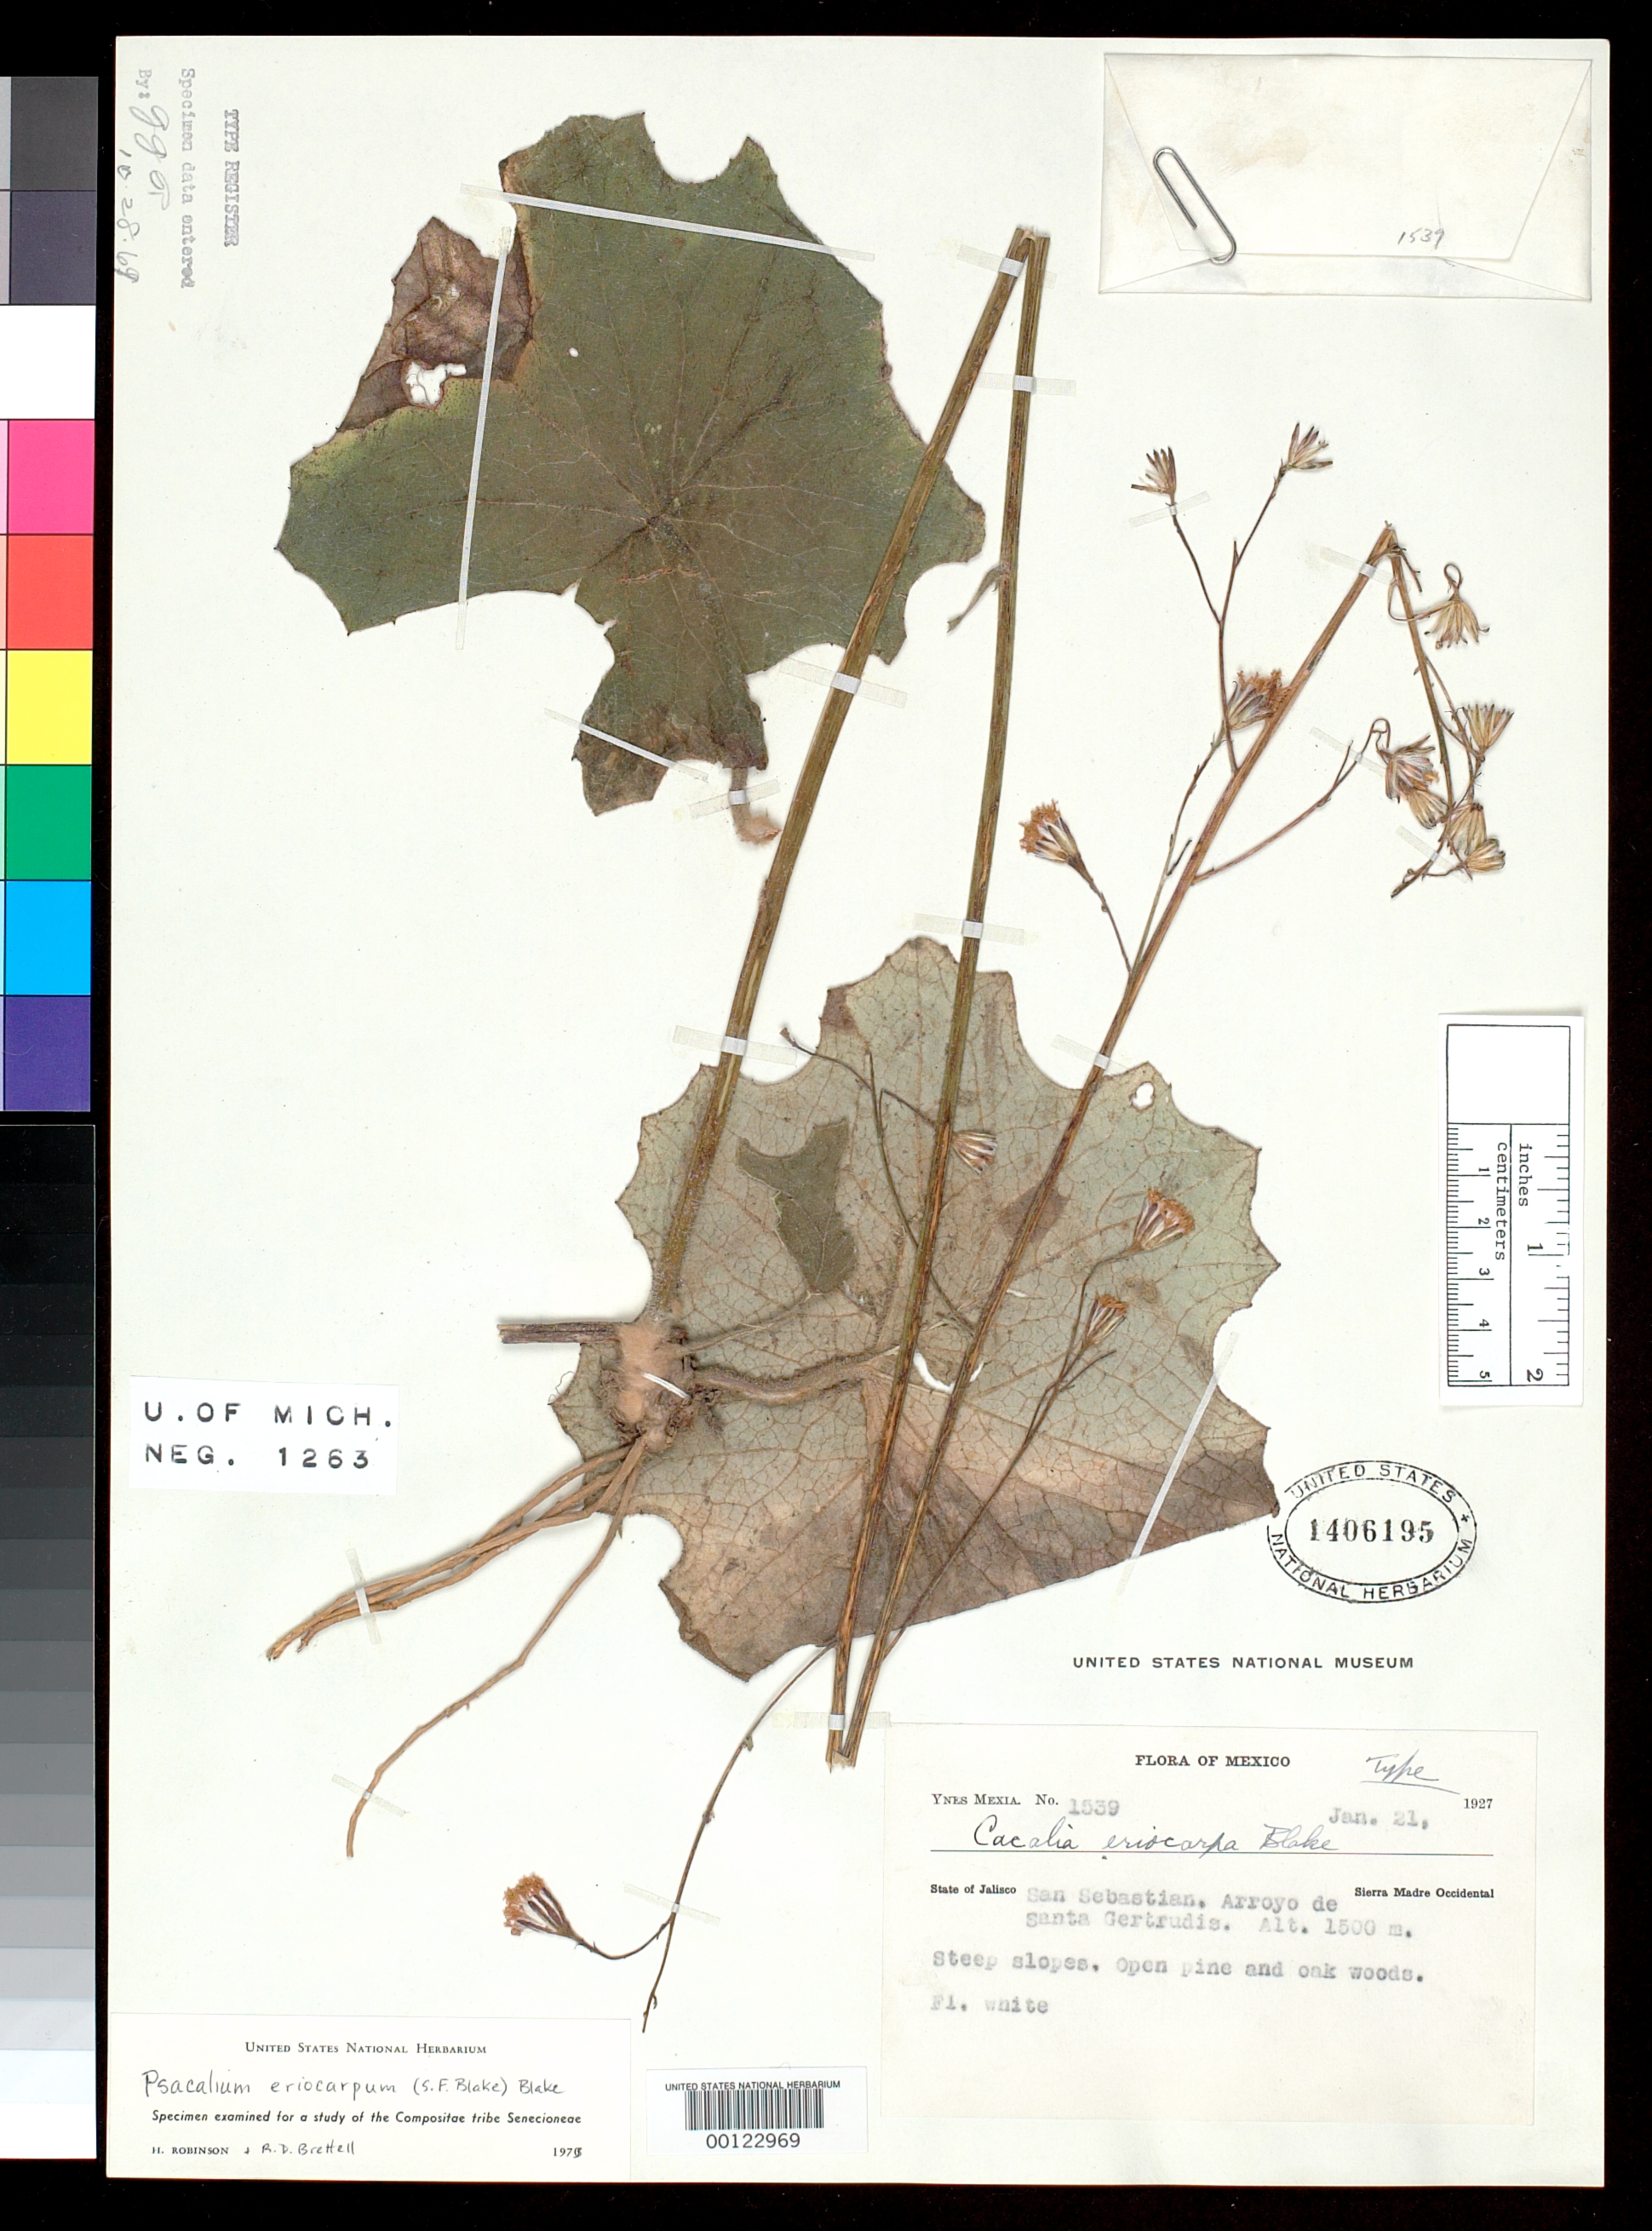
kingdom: Plantae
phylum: Tracheophyta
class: Magnoliopsida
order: Asterales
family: Asteraceae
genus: Cacalia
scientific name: Cacalia eriocarpa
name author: S.F. Blake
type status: Holotype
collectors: Y. Mexia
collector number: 1539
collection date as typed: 21 Jan 1921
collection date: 1921-01-21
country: Mexico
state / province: Jalisco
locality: San Sebastian, Arroyo de Santa Gertrudis.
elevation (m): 1500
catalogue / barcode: US 1406195